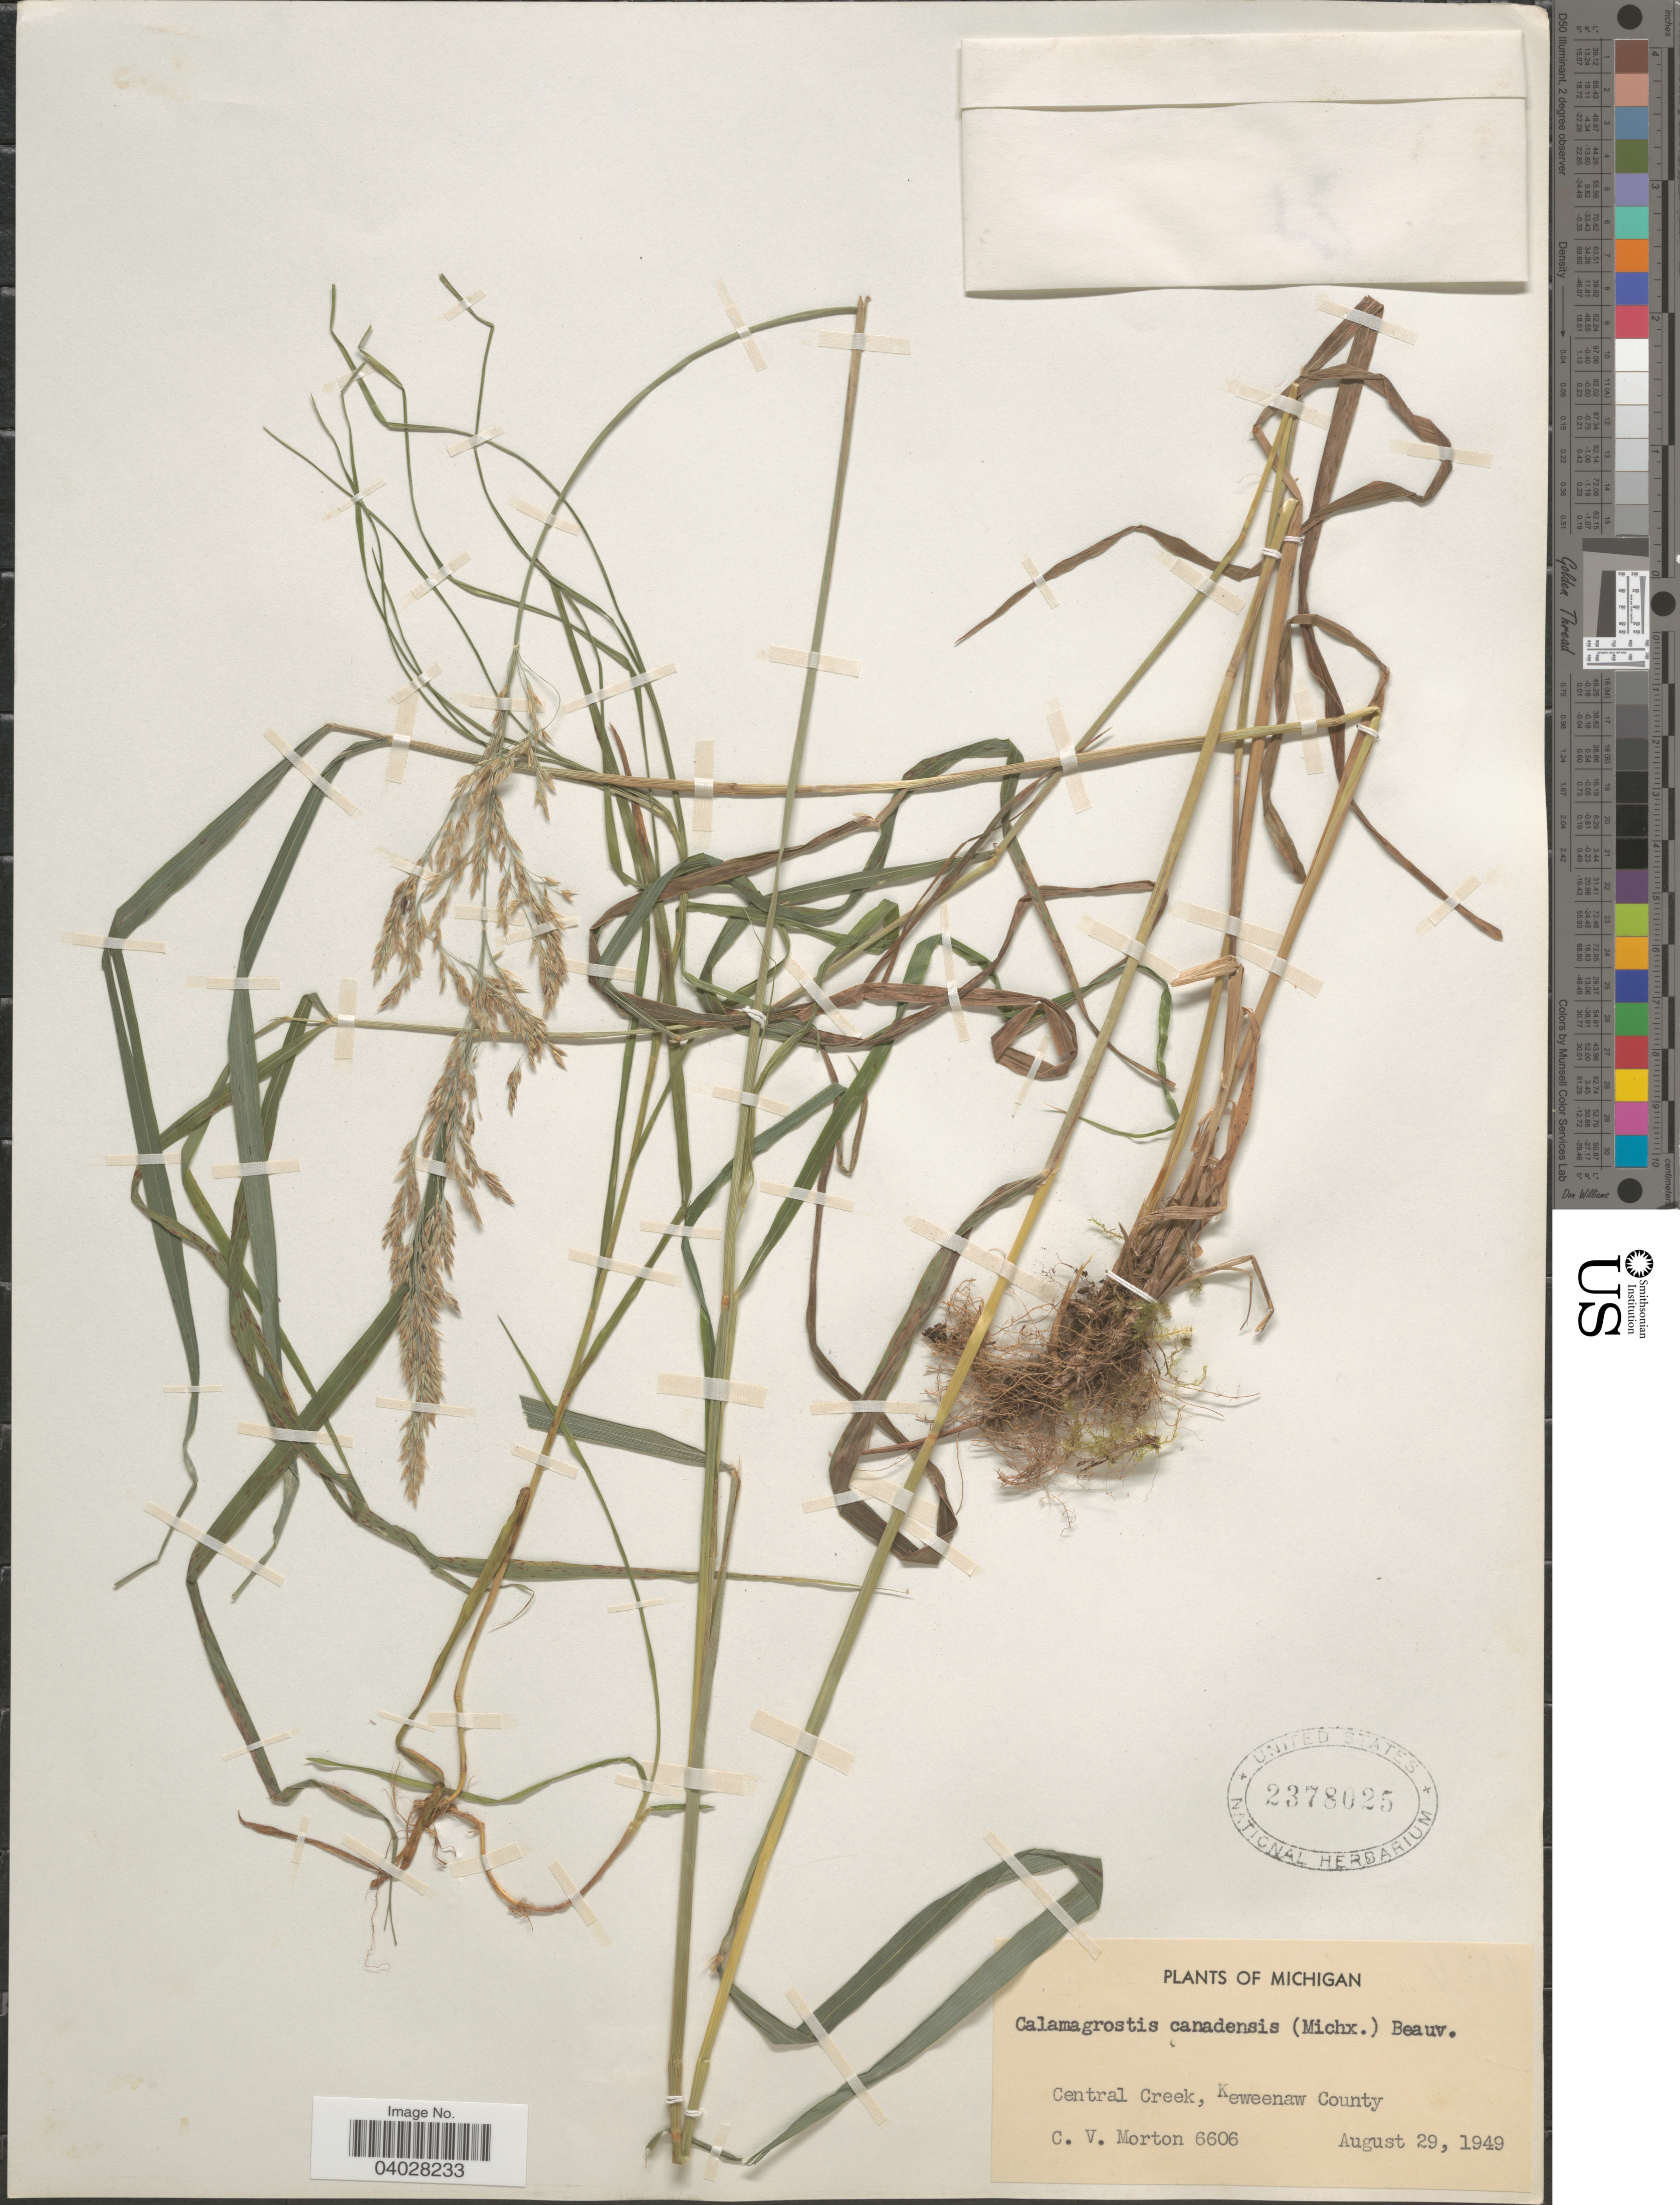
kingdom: Plantae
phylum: Tracheophyta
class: Liliopsida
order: Poales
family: Poaceae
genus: Calamagrostis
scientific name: Calamagrostis canadensis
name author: (Michx.) P. Beauv.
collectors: C. V. Morton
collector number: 6606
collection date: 1949-08-29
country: United States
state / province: Michigan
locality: Central Creek, Keweenaw County.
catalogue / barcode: US 2378025